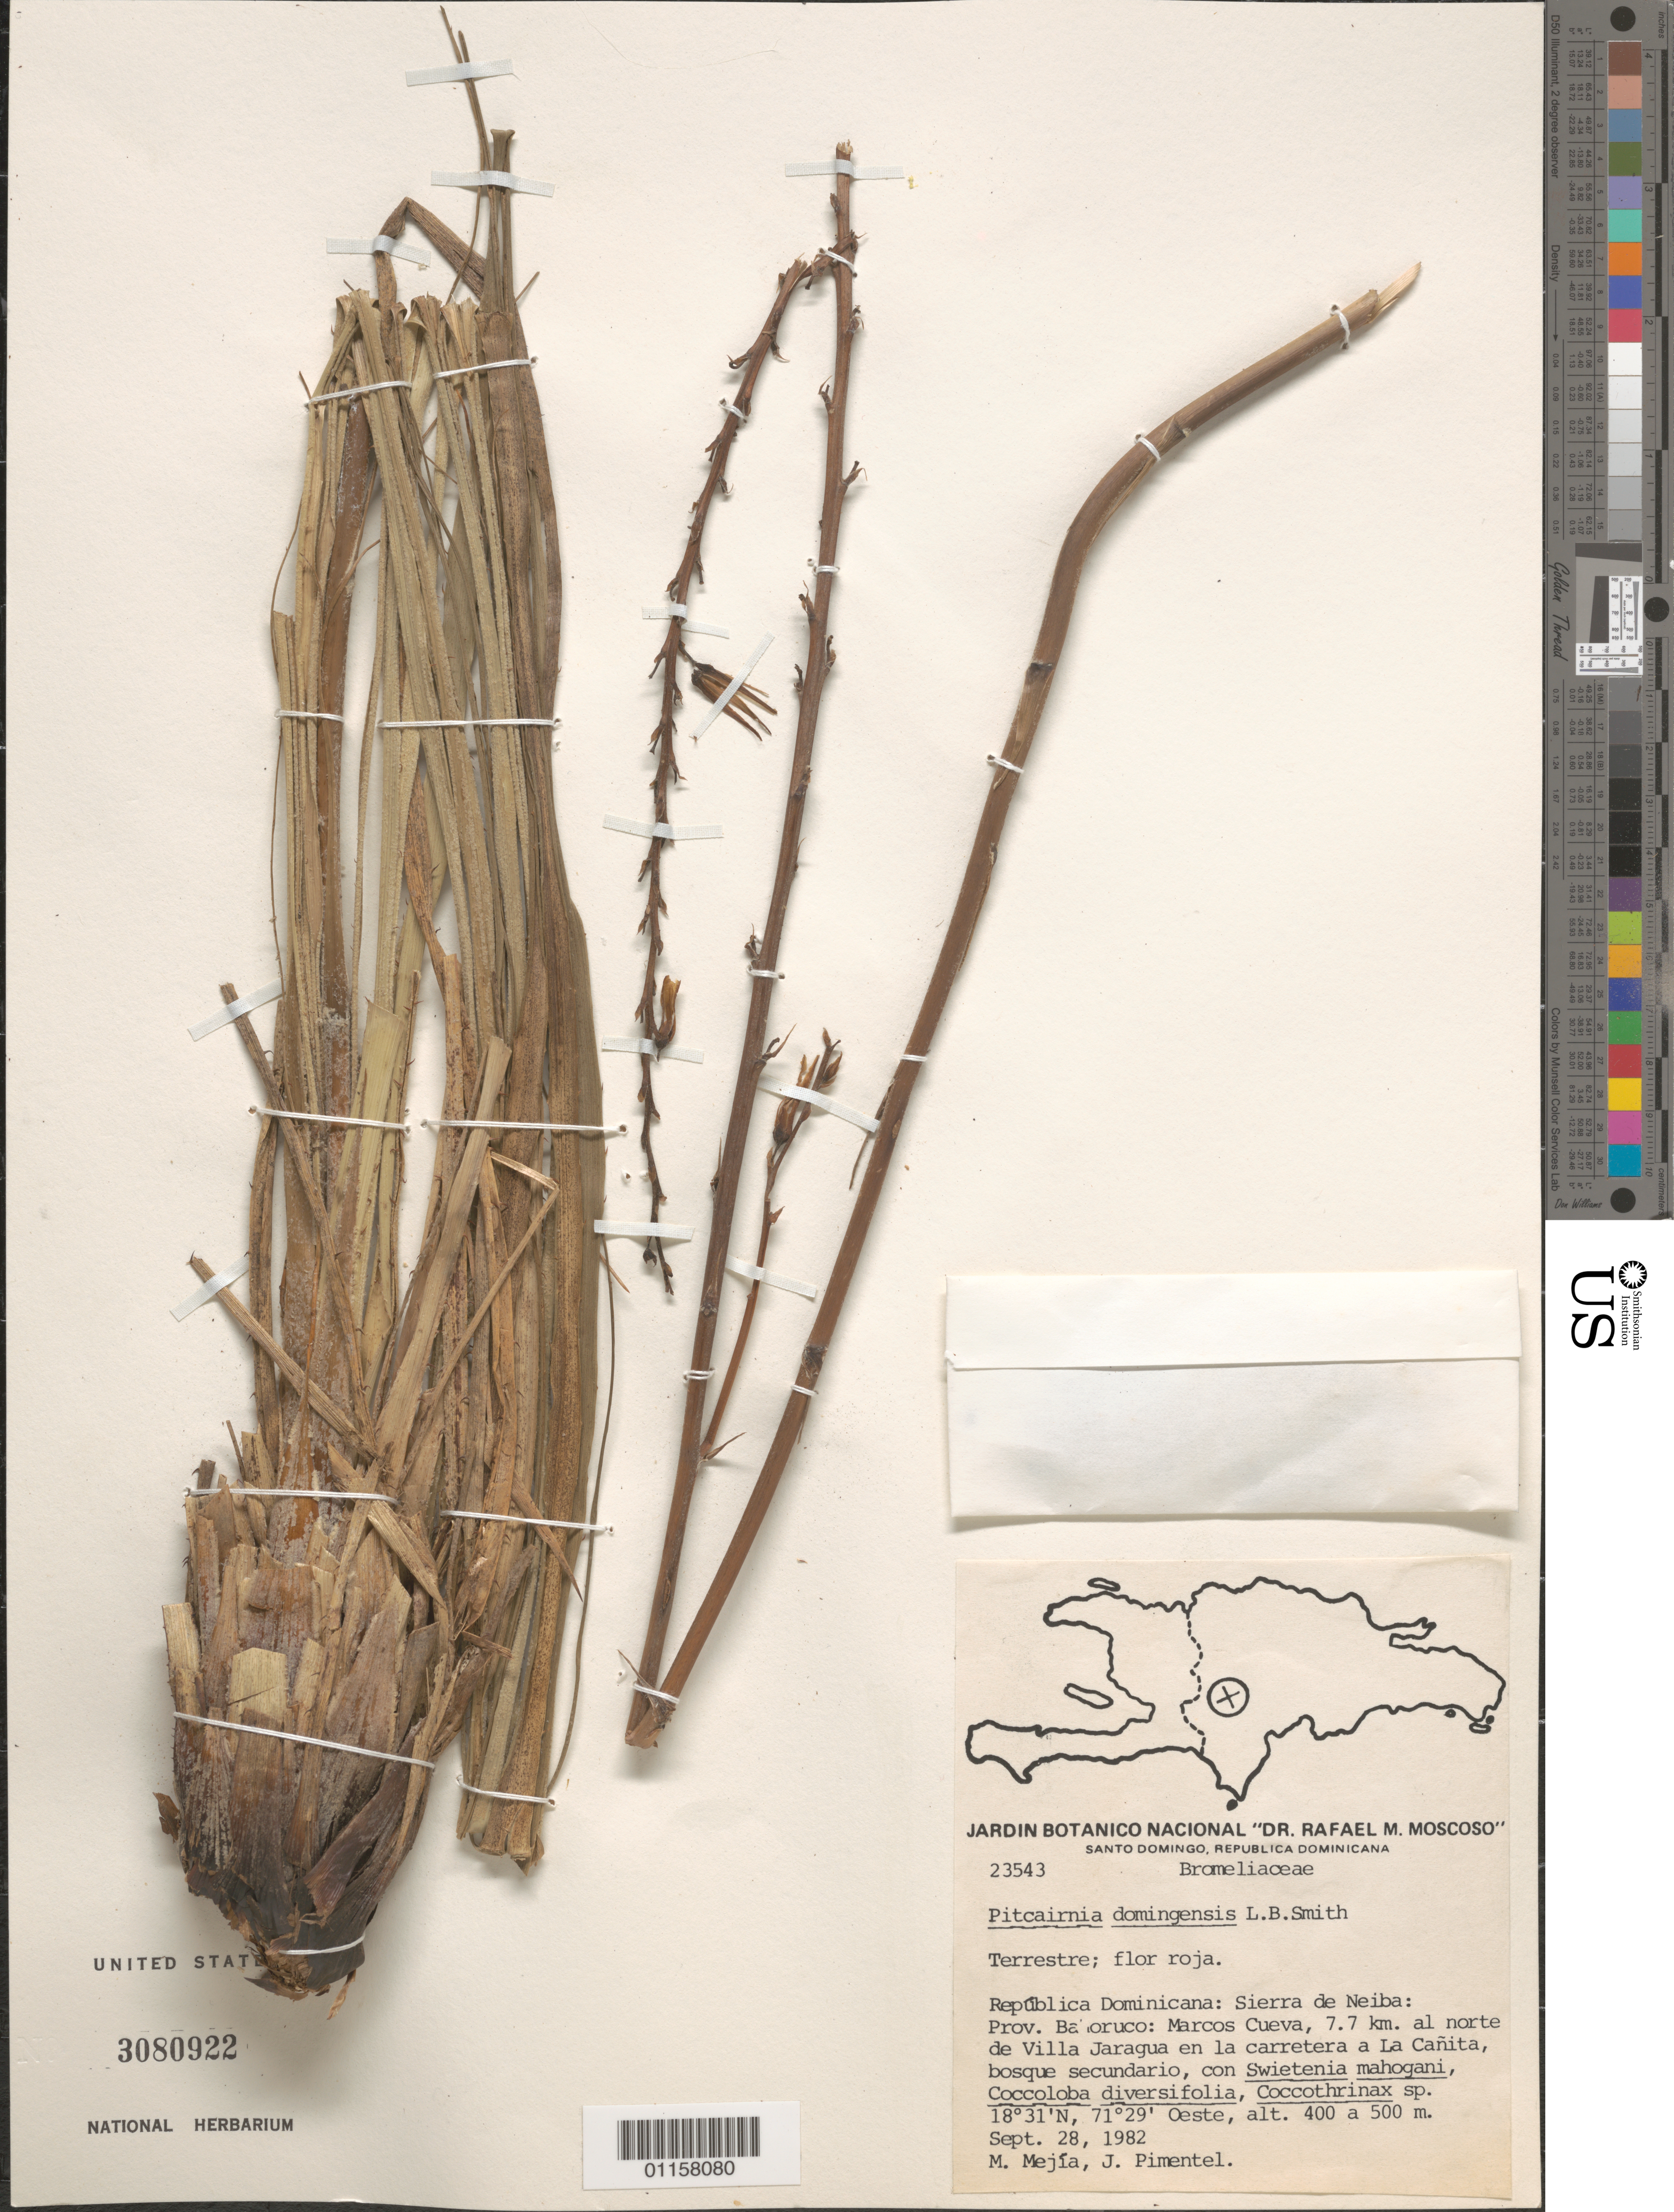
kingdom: Plantae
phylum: Tracheophyta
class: Liliopsida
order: Poales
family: Bromeliaceae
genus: Pitcairnia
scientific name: Pitcairnia domingensis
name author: L.B. Sm.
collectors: M. Mejia & J. Pimentel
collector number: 23543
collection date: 1982-09-28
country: Dominican Republic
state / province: Baoruco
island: Hispaniola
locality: Sierra de Neiba; Marcos Cueva, 7.7 km al norte de Villa Jaragua en la carretera a La Cañita.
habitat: Bosque secundario con Swietenia mahogani, Coccoloba diversifolia, Coccothrinax sp.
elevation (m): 400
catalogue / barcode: US 3080922